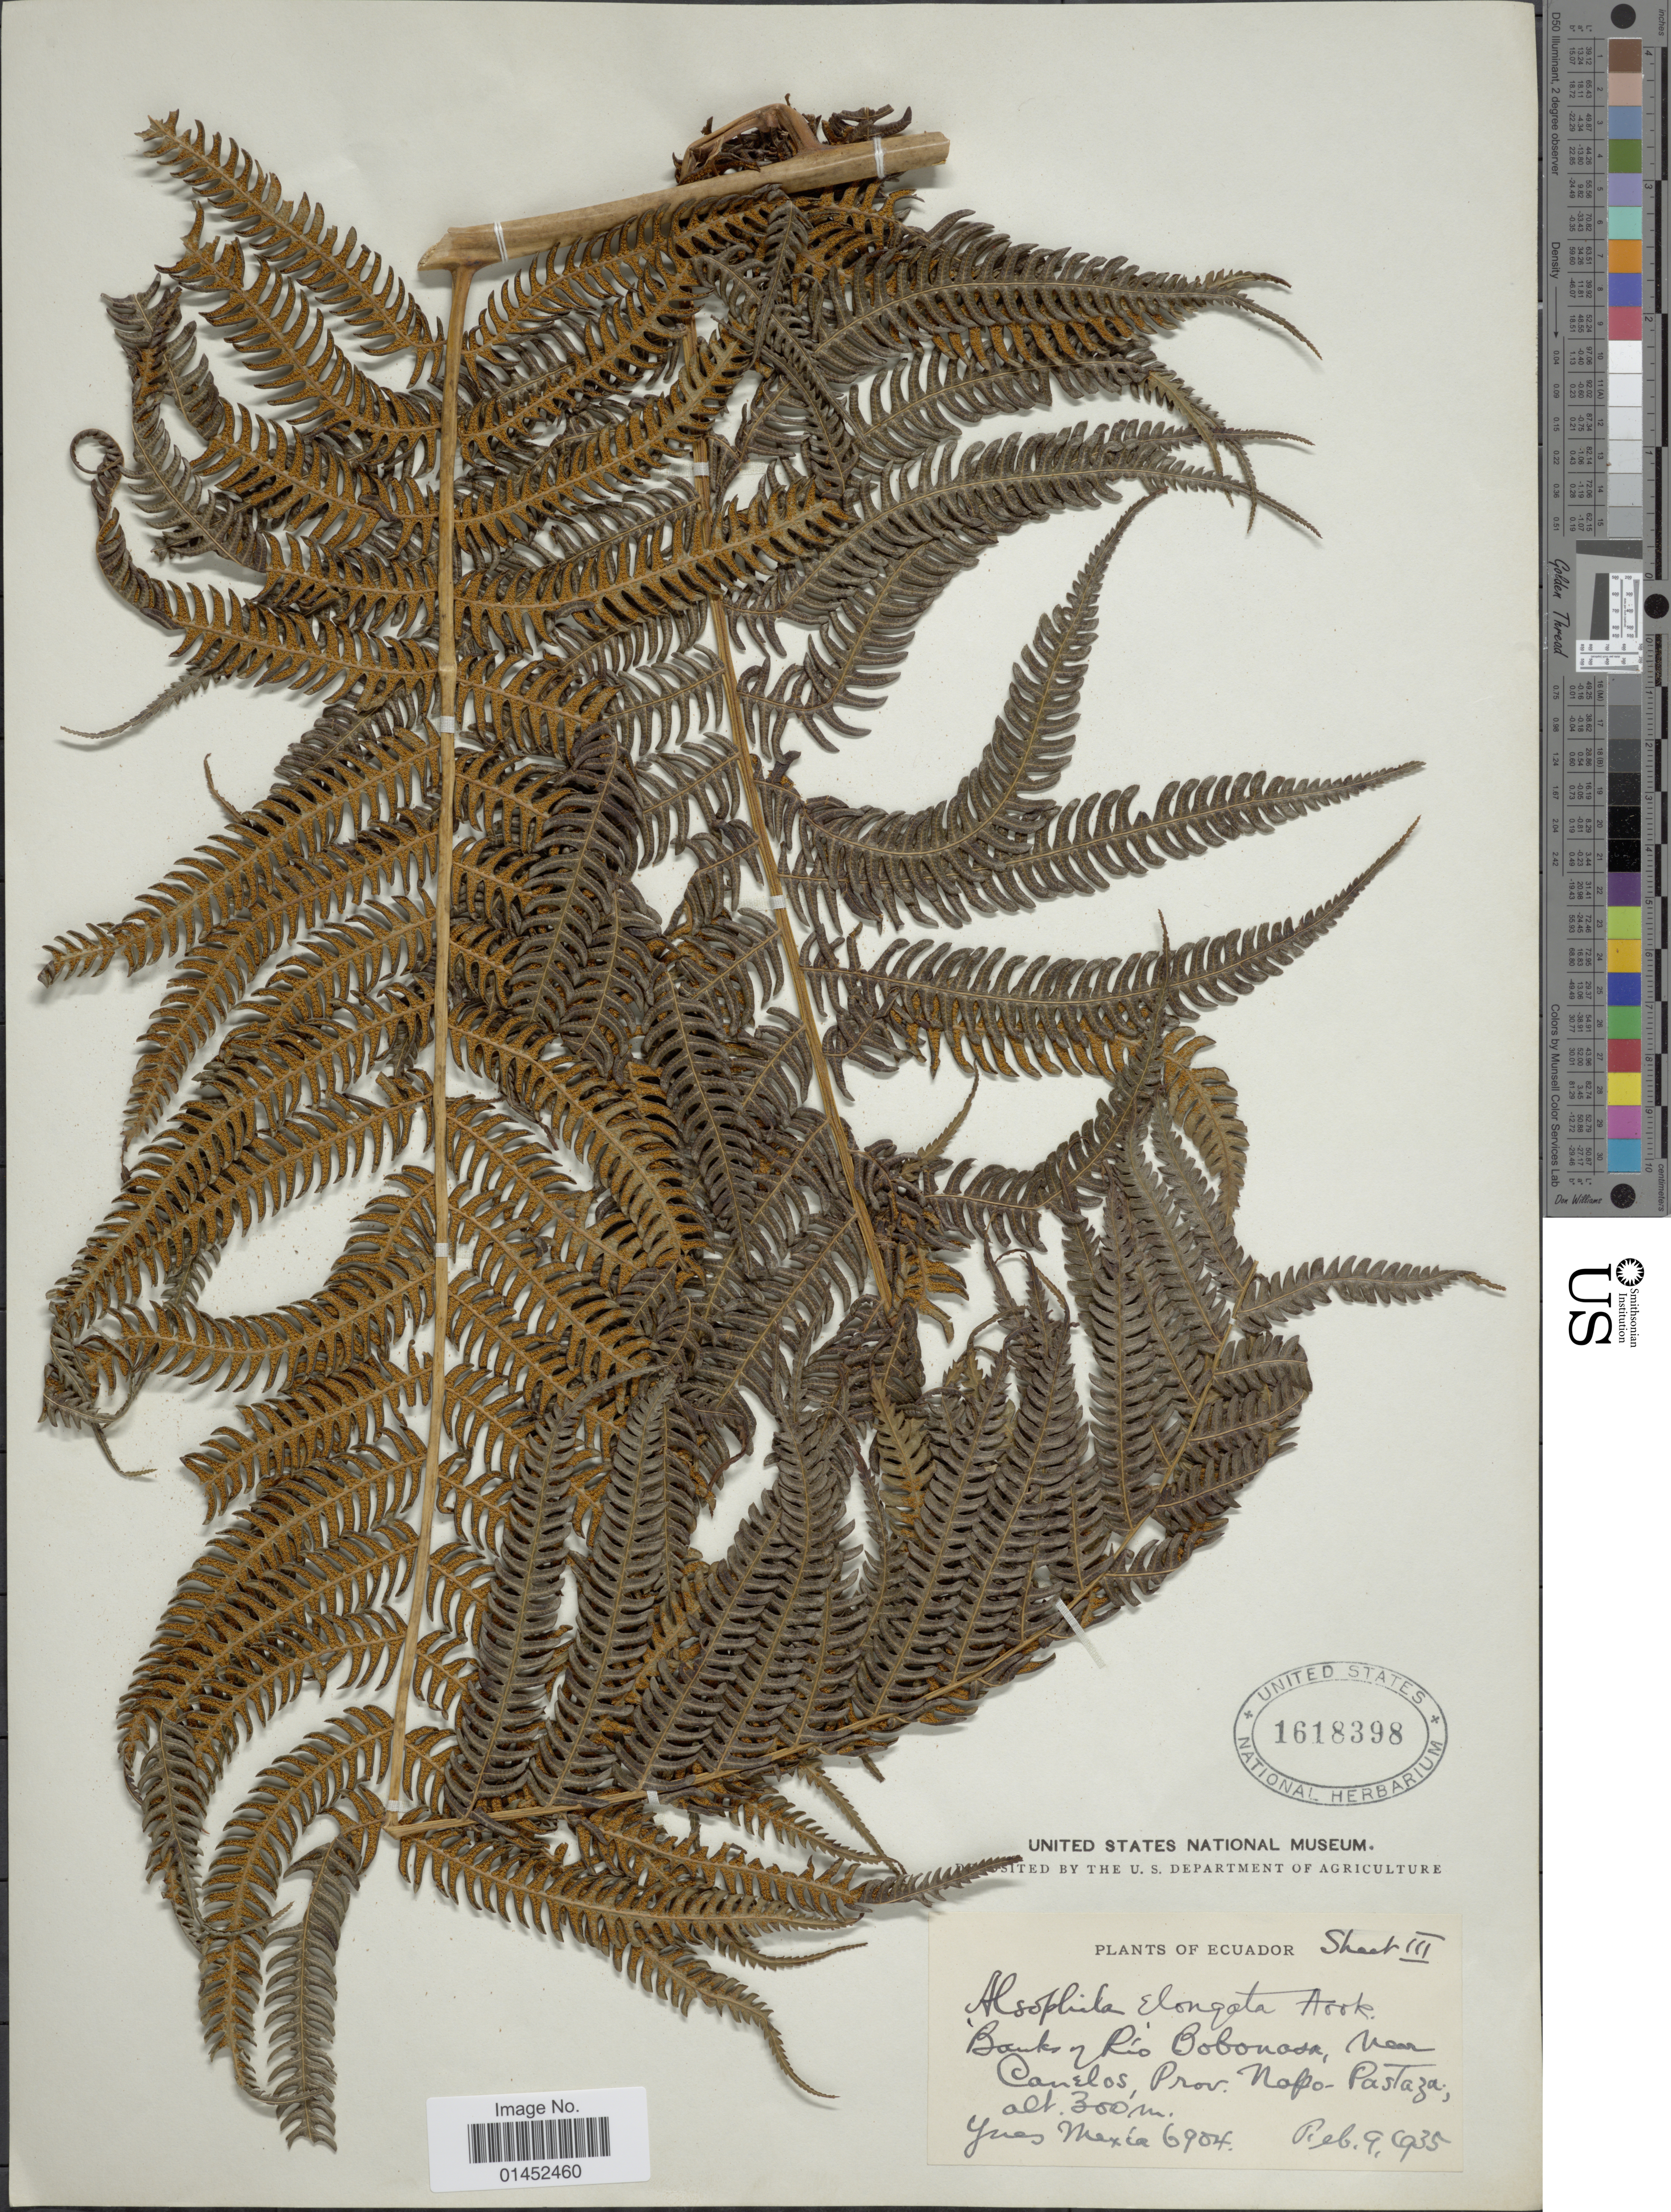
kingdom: Plantae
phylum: Tracheophyta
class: Polypodiopsida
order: Cyatheales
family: Cyatheaceae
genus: Cyathea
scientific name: Cyathea poeppigii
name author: (Hook.) Domin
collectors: Y. Mexia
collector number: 6904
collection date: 1935-02-09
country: Ecuador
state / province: Napo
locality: Banks of Rio Bobonosa, near Canelos, Prov. Napo-Pastaza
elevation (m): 300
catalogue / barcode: US 1618398